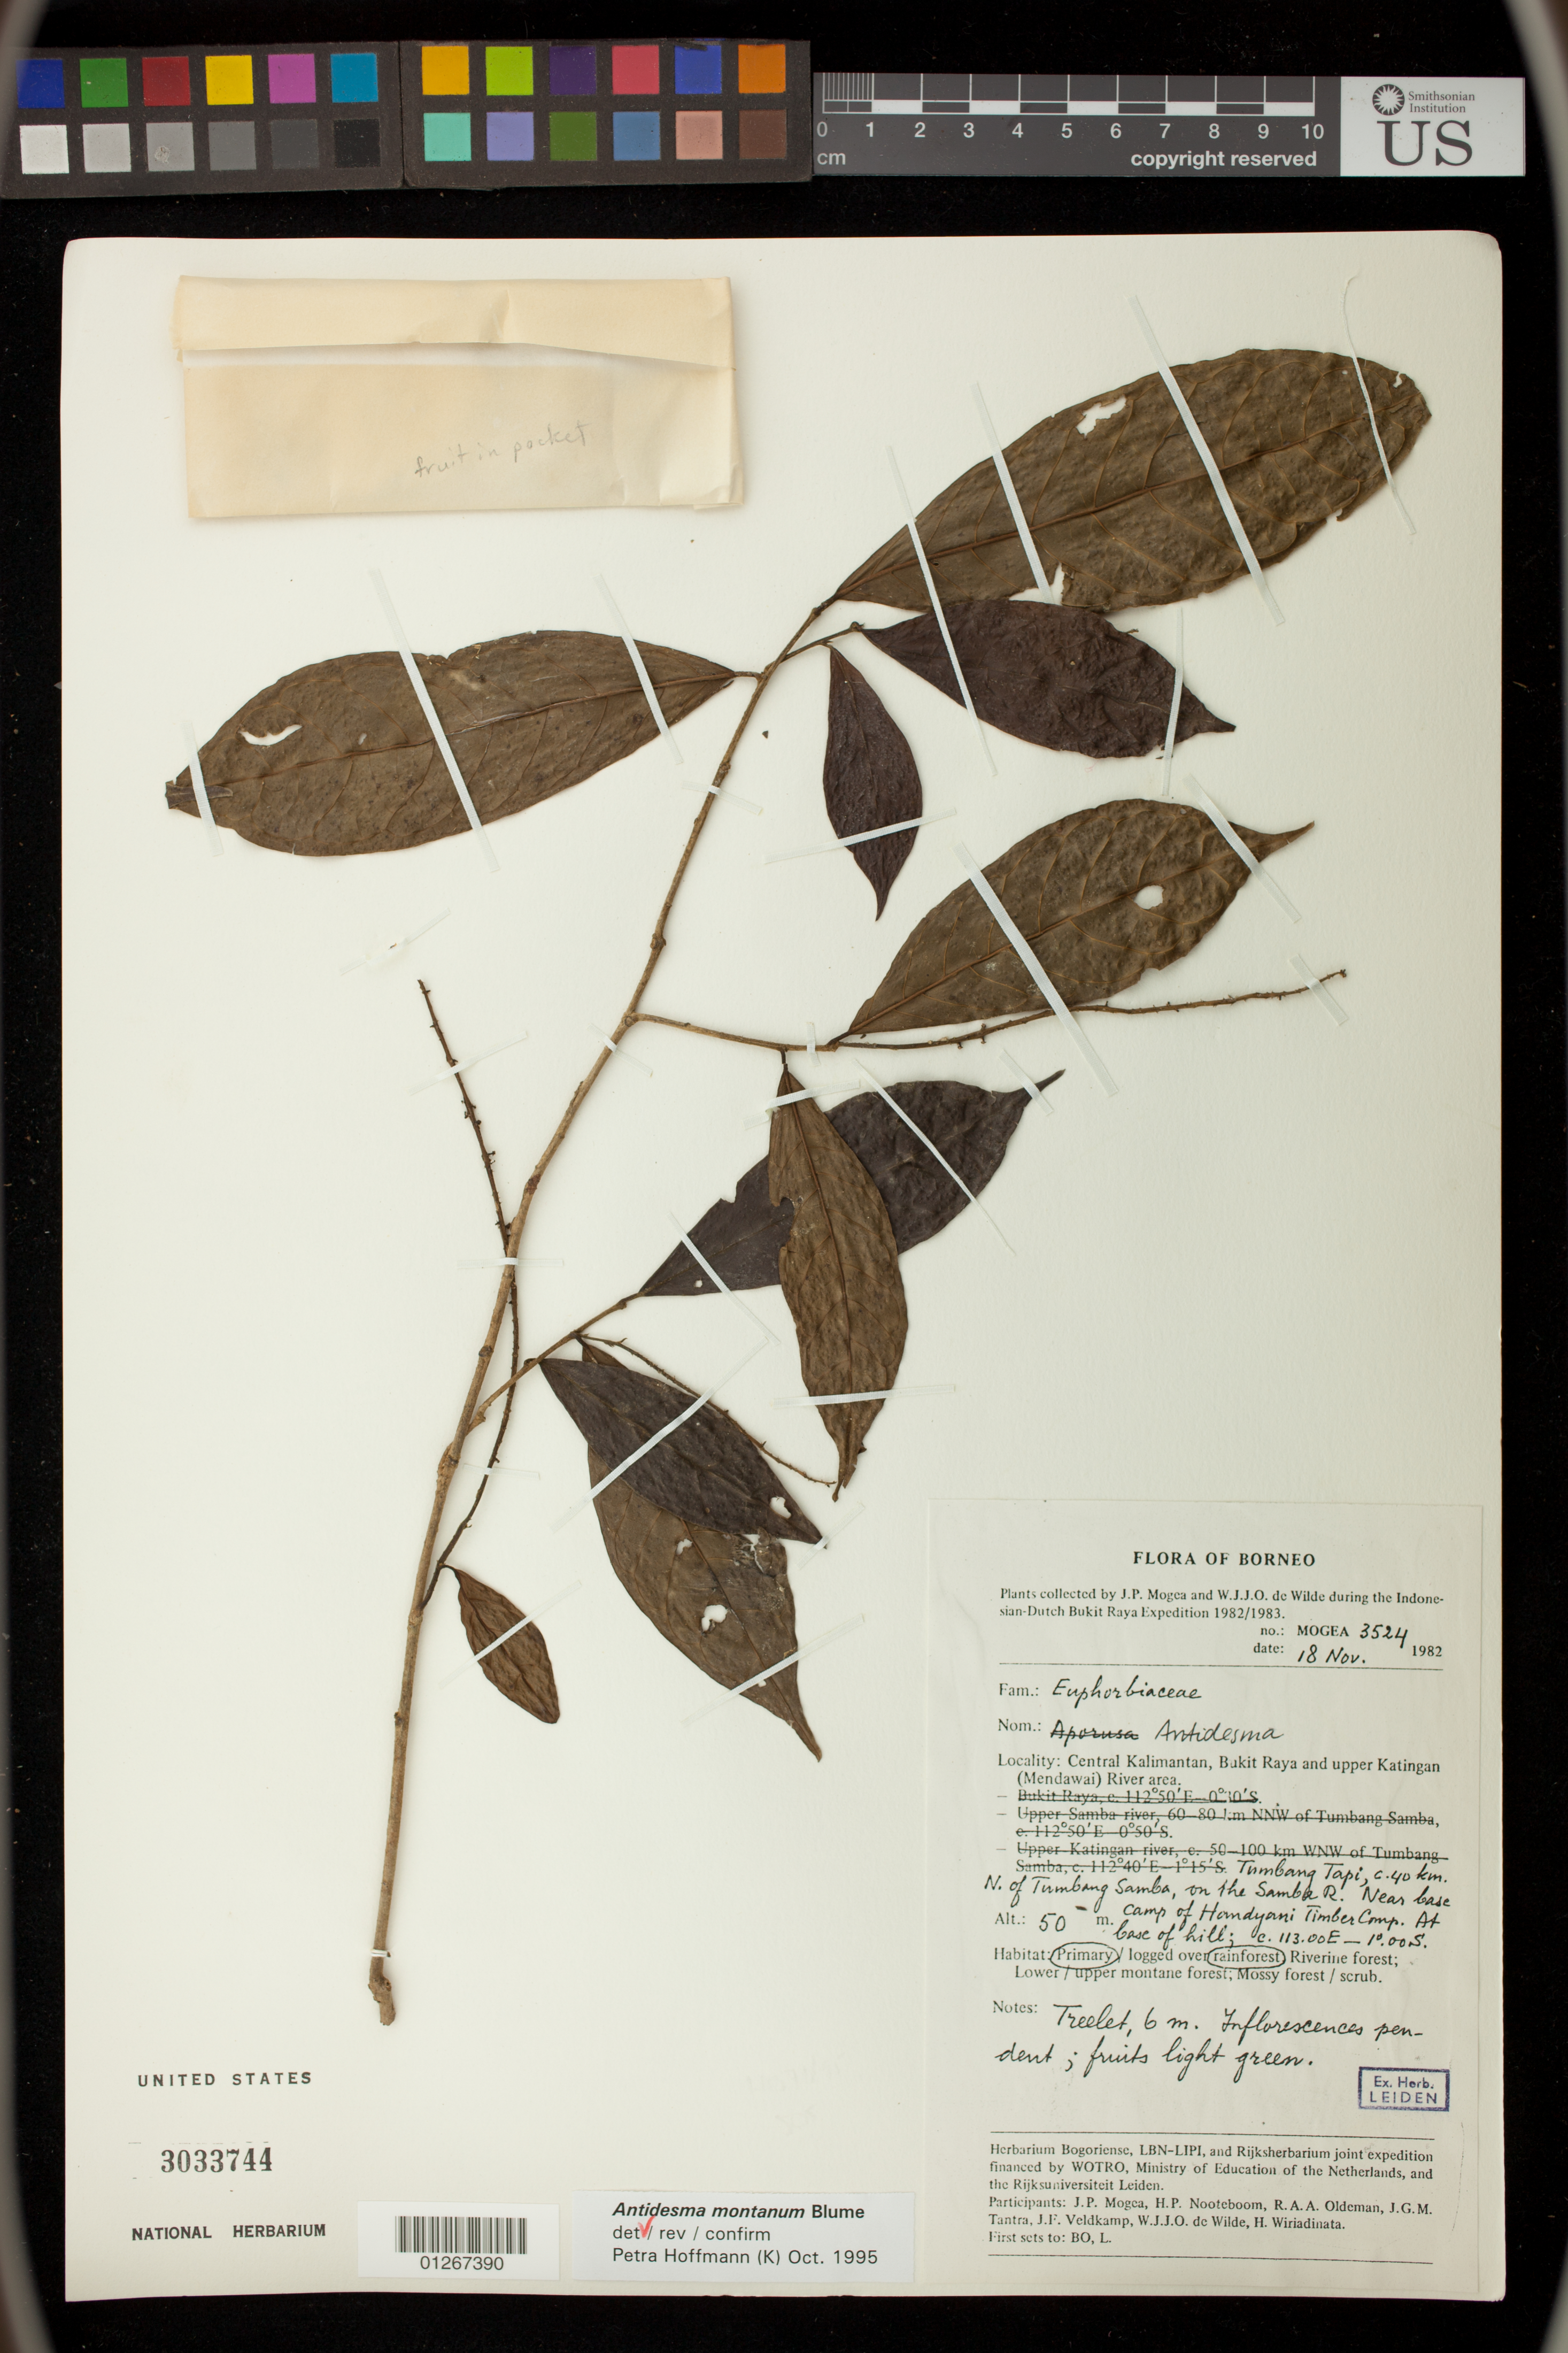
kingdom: Plantae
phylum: Tracheophyta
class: Magnoliopsida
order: Malpighiales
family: Phyllanthaceae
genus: Antidesma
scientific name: Antidesma montanum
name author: Blume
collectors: J. Mogea & W. J. de Wilde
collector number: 3524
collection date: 1982-11-18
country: Indonesia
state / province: Kalimantan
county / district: Kalimantan Tengah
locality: Central Kalimantan, Bukit Raya and upper Katingan (Mendawai) River area.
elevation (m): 50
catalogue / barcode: US 3033744